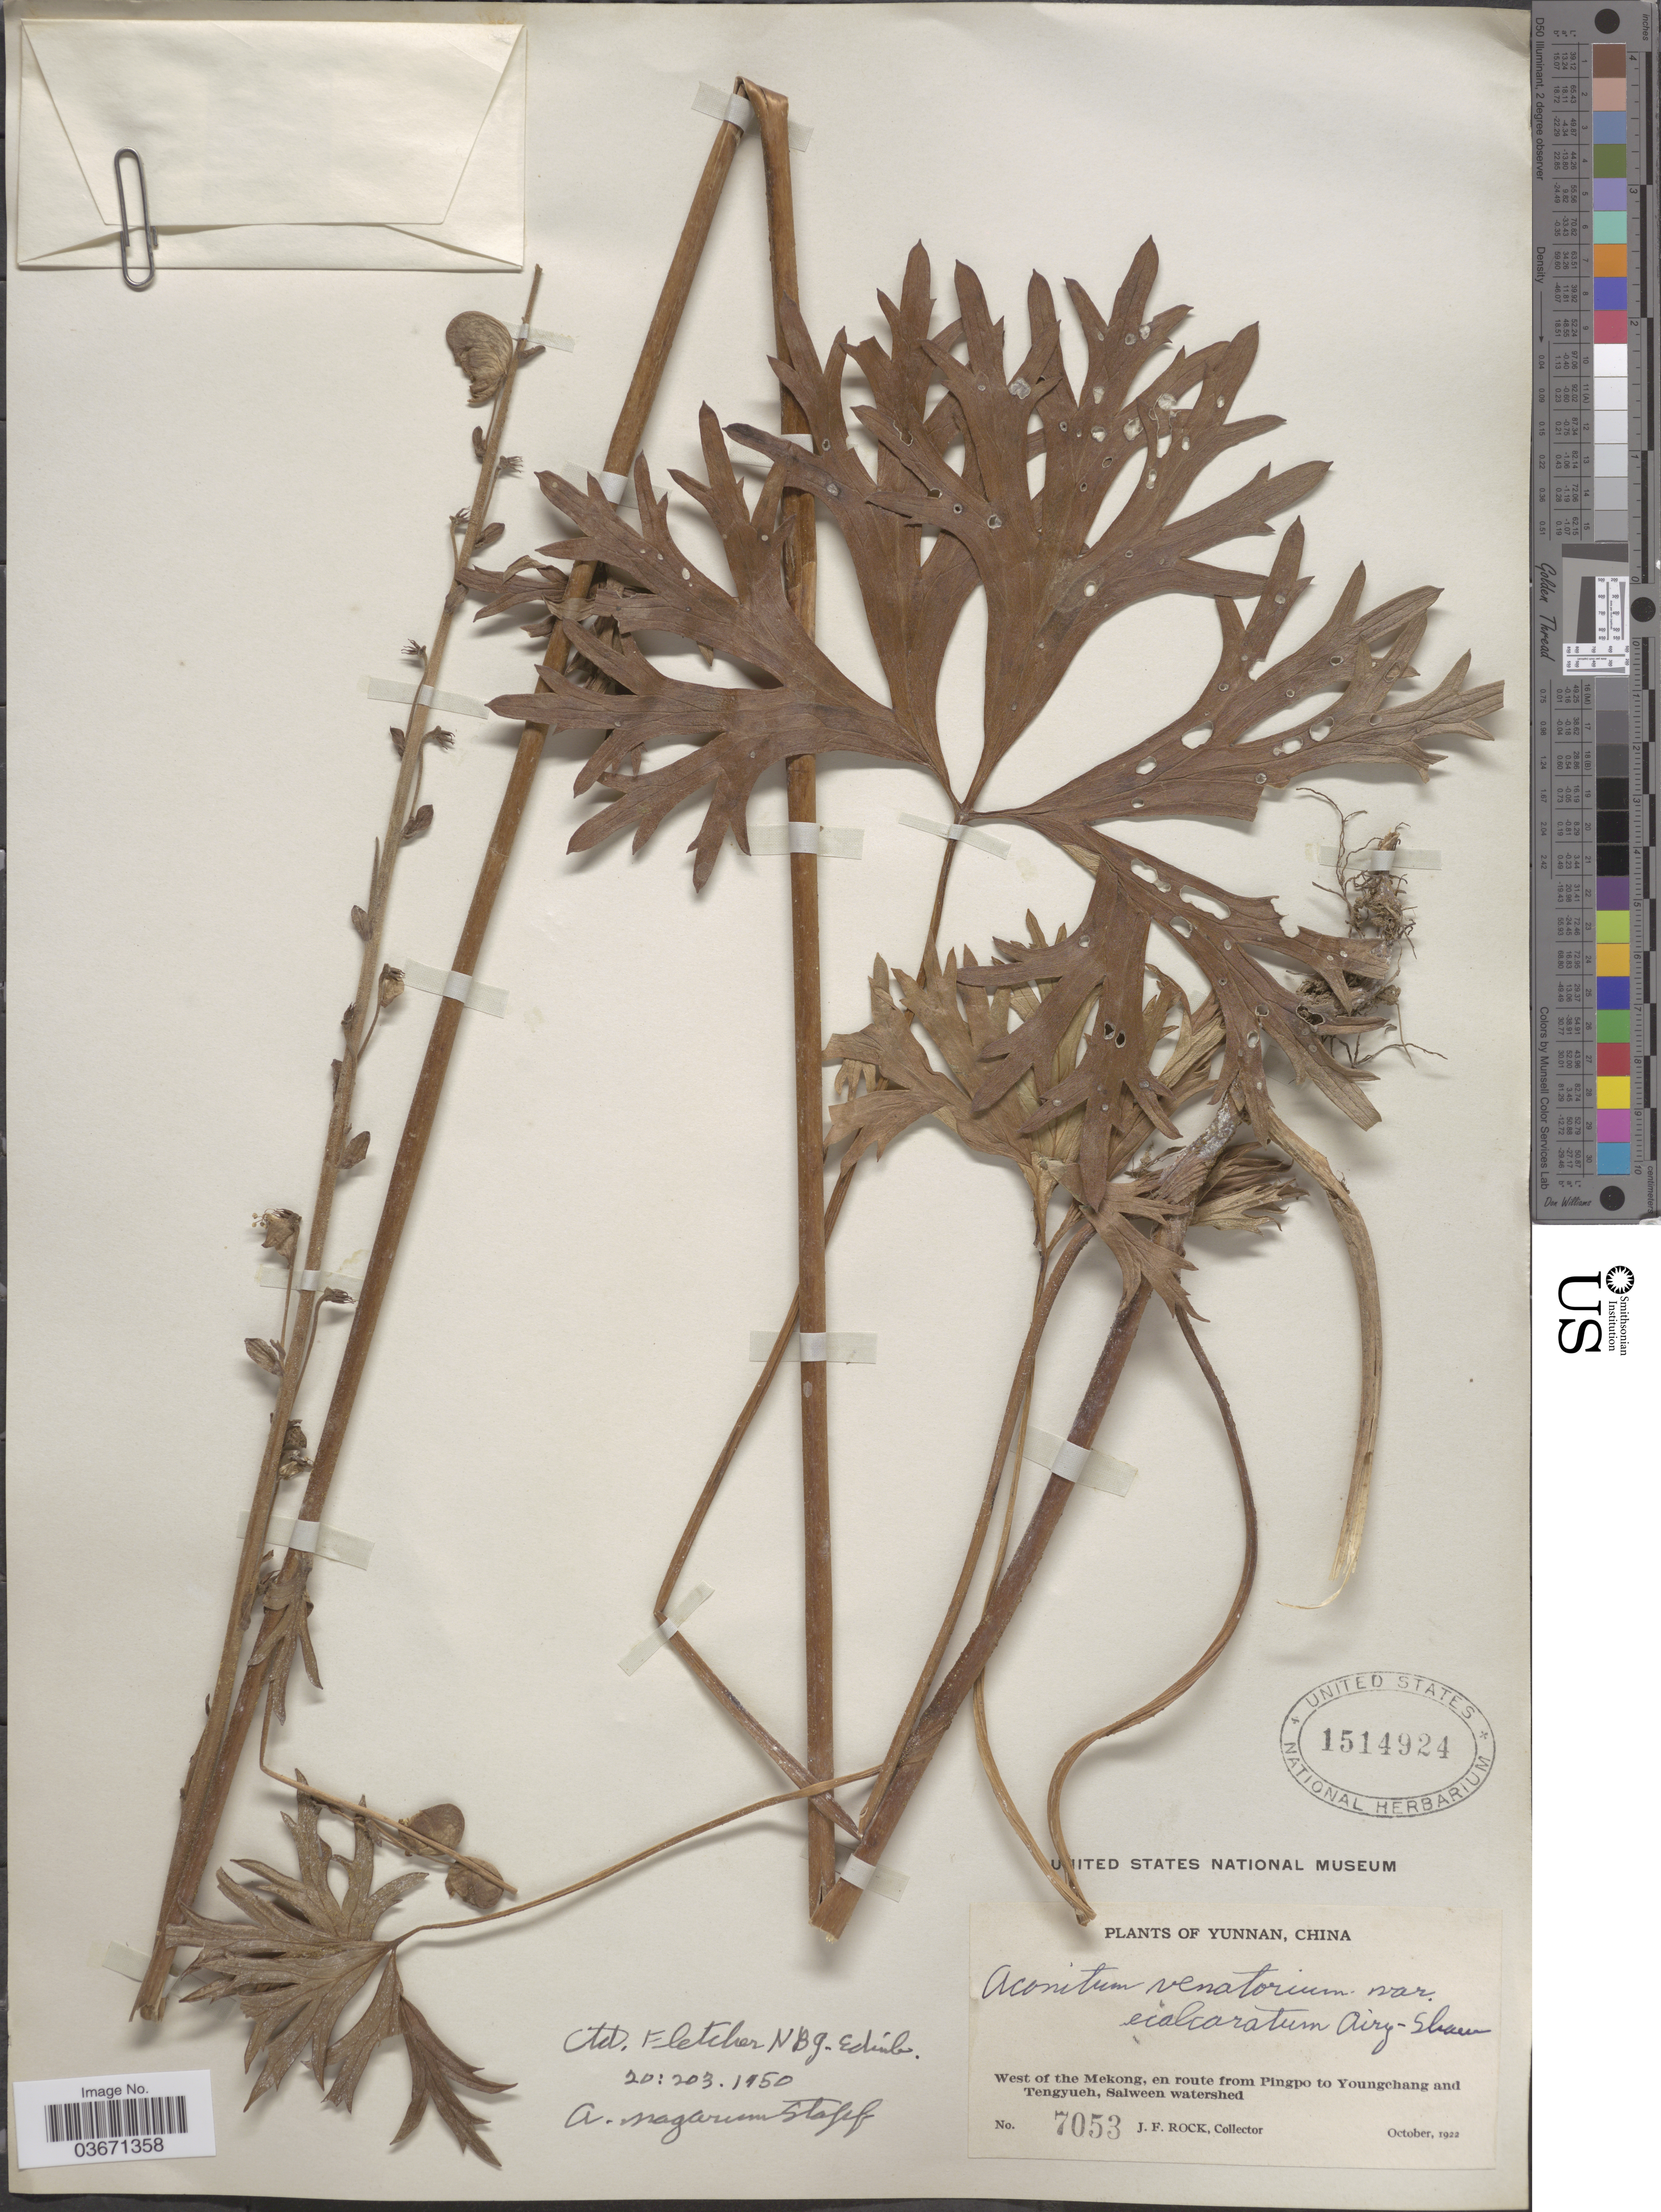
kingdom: Plantae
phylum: Tracheophyta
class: Magnoliopsida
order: Ranunculales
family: Ranunculaceae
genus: Aconitum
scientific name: Aconitum nagarum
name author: Stapf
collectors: J. Rock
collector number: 7053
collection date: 1922-10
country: China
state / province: Yunnan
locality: West of the Mekong, en route from Pingpo to Youngchang and Tengyueh, Salween watershed.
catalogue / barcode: US 1514924